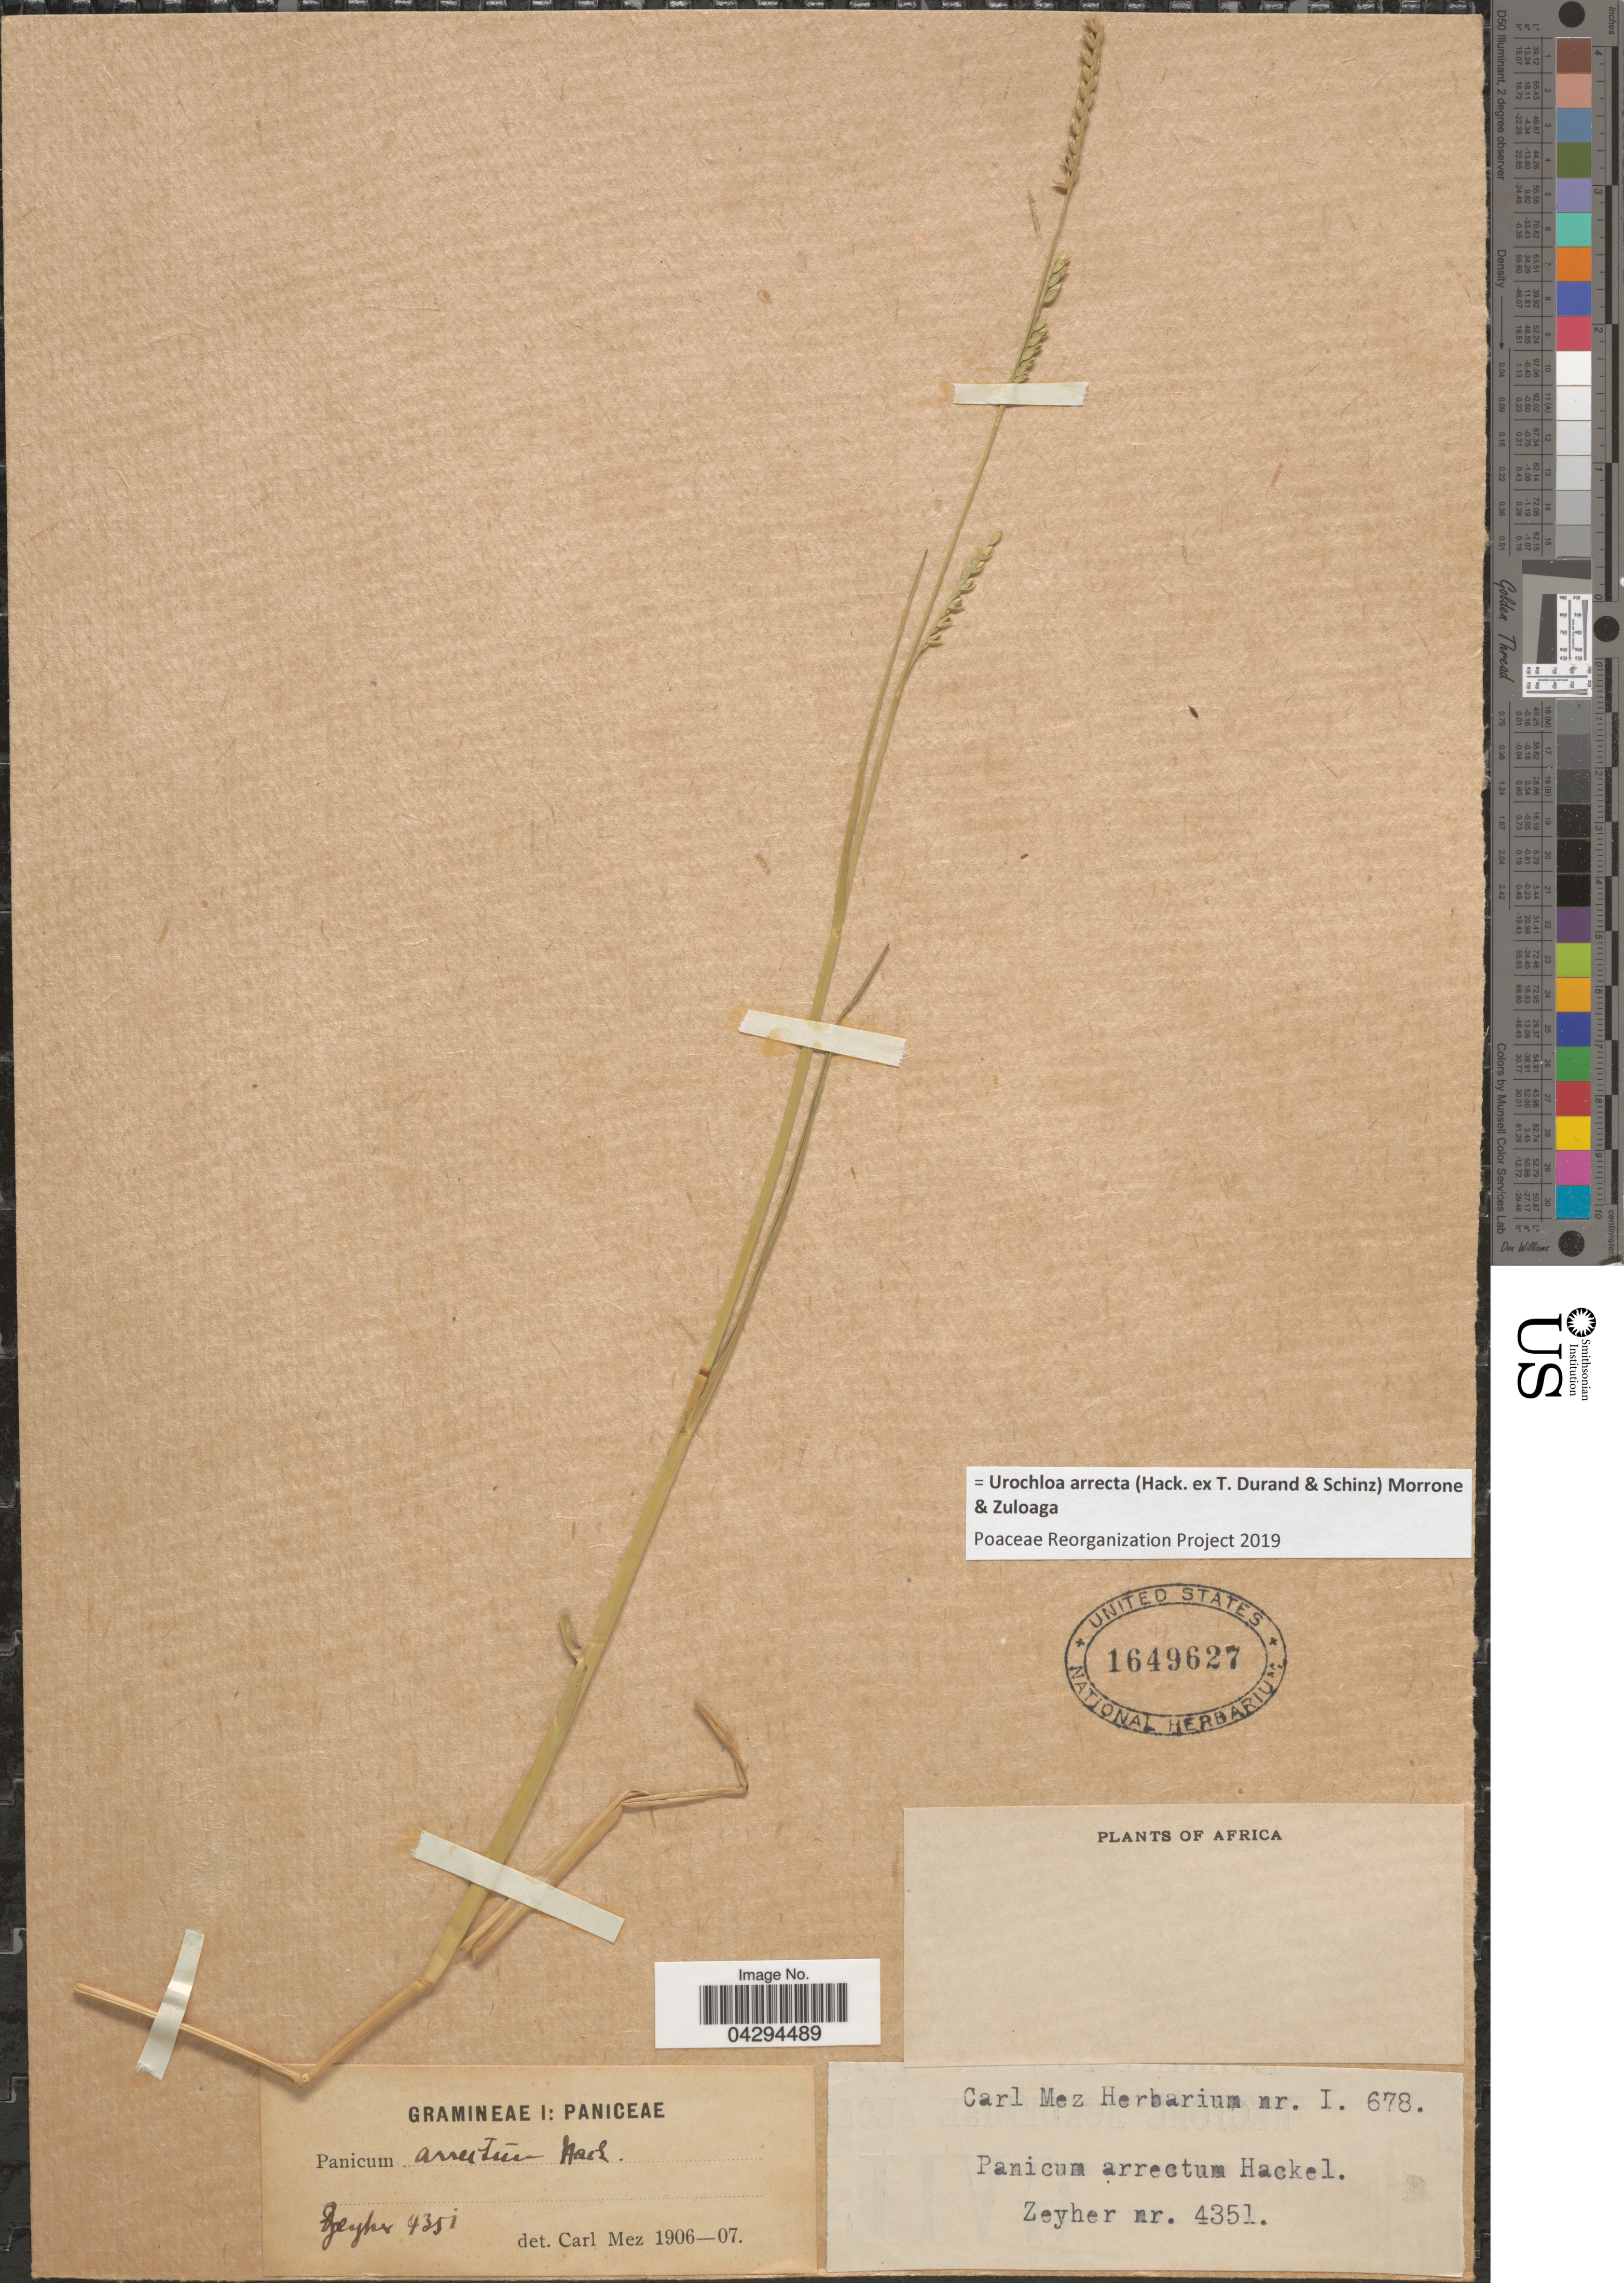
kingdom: Plantae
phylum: Tracheophyta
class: Liliopsida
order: Poales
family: Poaceae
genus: Urochloa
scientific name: Urochloa arrecta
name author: (Hack. ex Durand & Schinz) Morrone & Zuloaga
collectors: -. Zeyher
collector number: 4351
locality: Africa.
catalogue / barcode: US 1649627